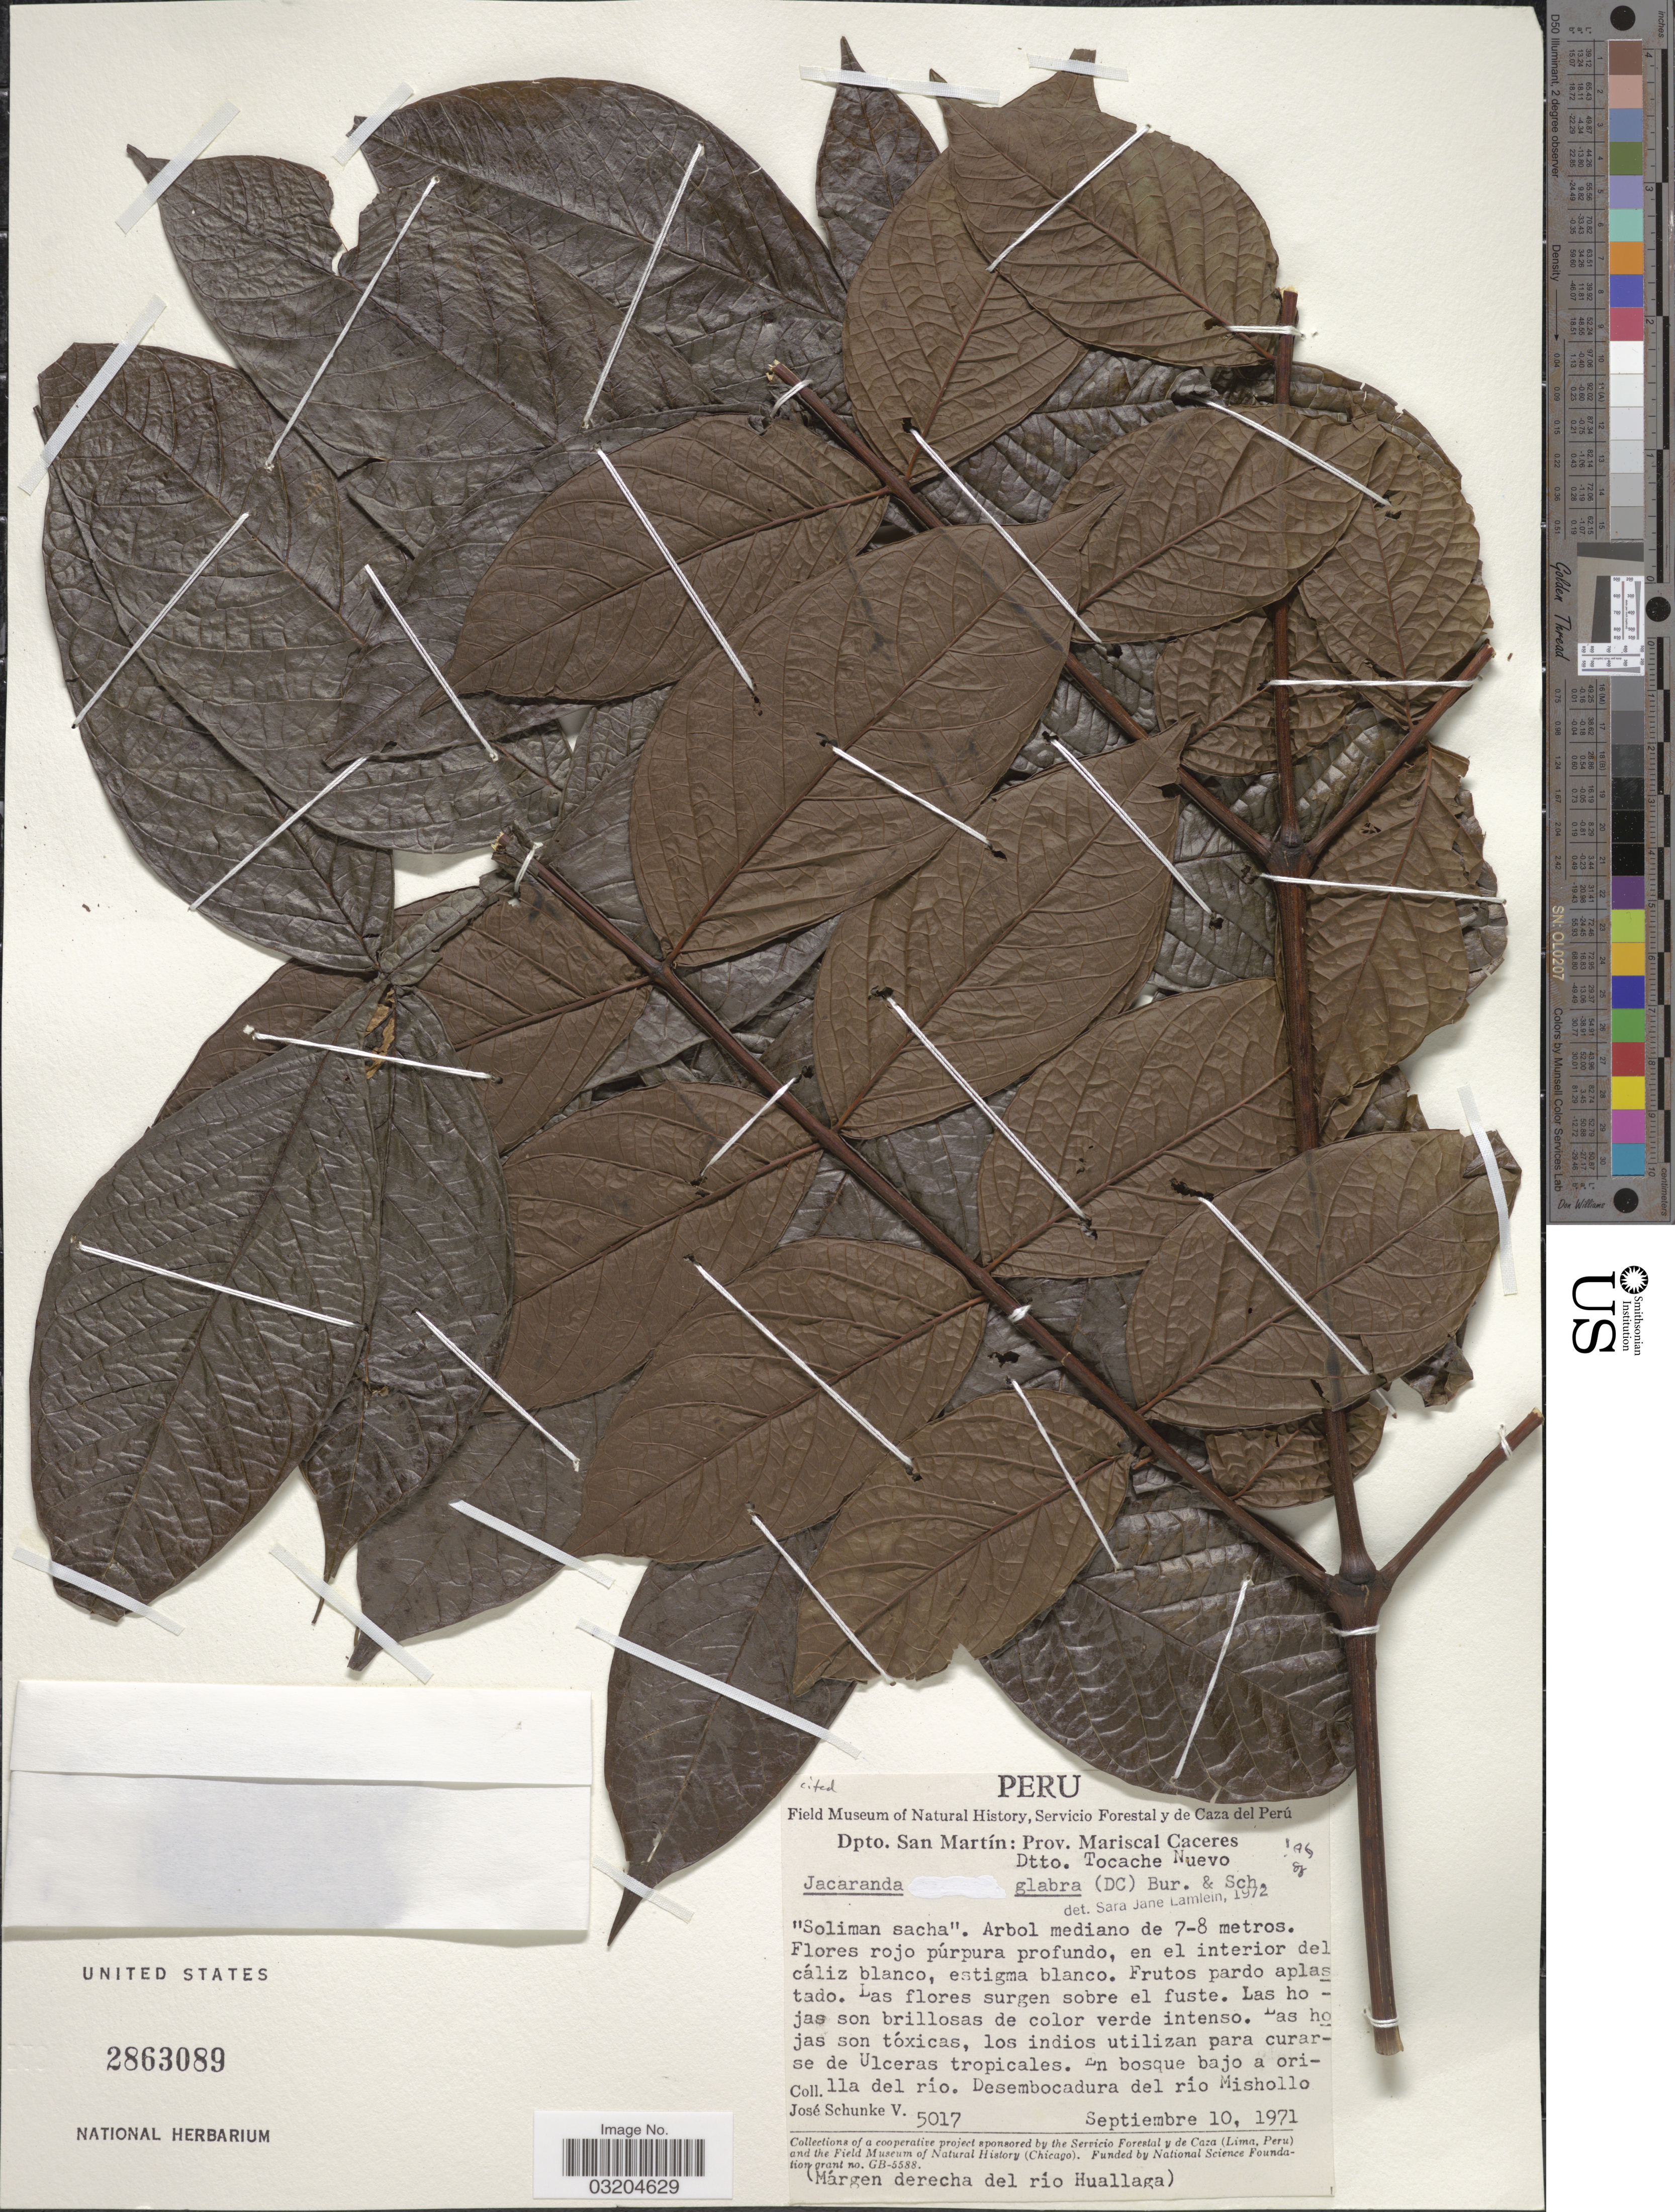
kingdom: Plantae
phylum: Tracheophyta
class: Magnoliopsida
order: Lamiales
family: Bignoniaceae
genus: Jacaranda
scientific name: Jacaranda glabra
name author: (DC.) Bureau & K. Schum.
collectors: J. Schunke Vigo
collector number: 5017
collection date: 1971-09-10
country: Peru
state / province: San Martín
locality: Dpto. San Martín: Prov. Mariscal Caceres. Dtto. Tocache Nuevo. Desembocadura del río Mishollo. (Márgen derecha del río Huallaga).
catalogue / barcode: US 2863089